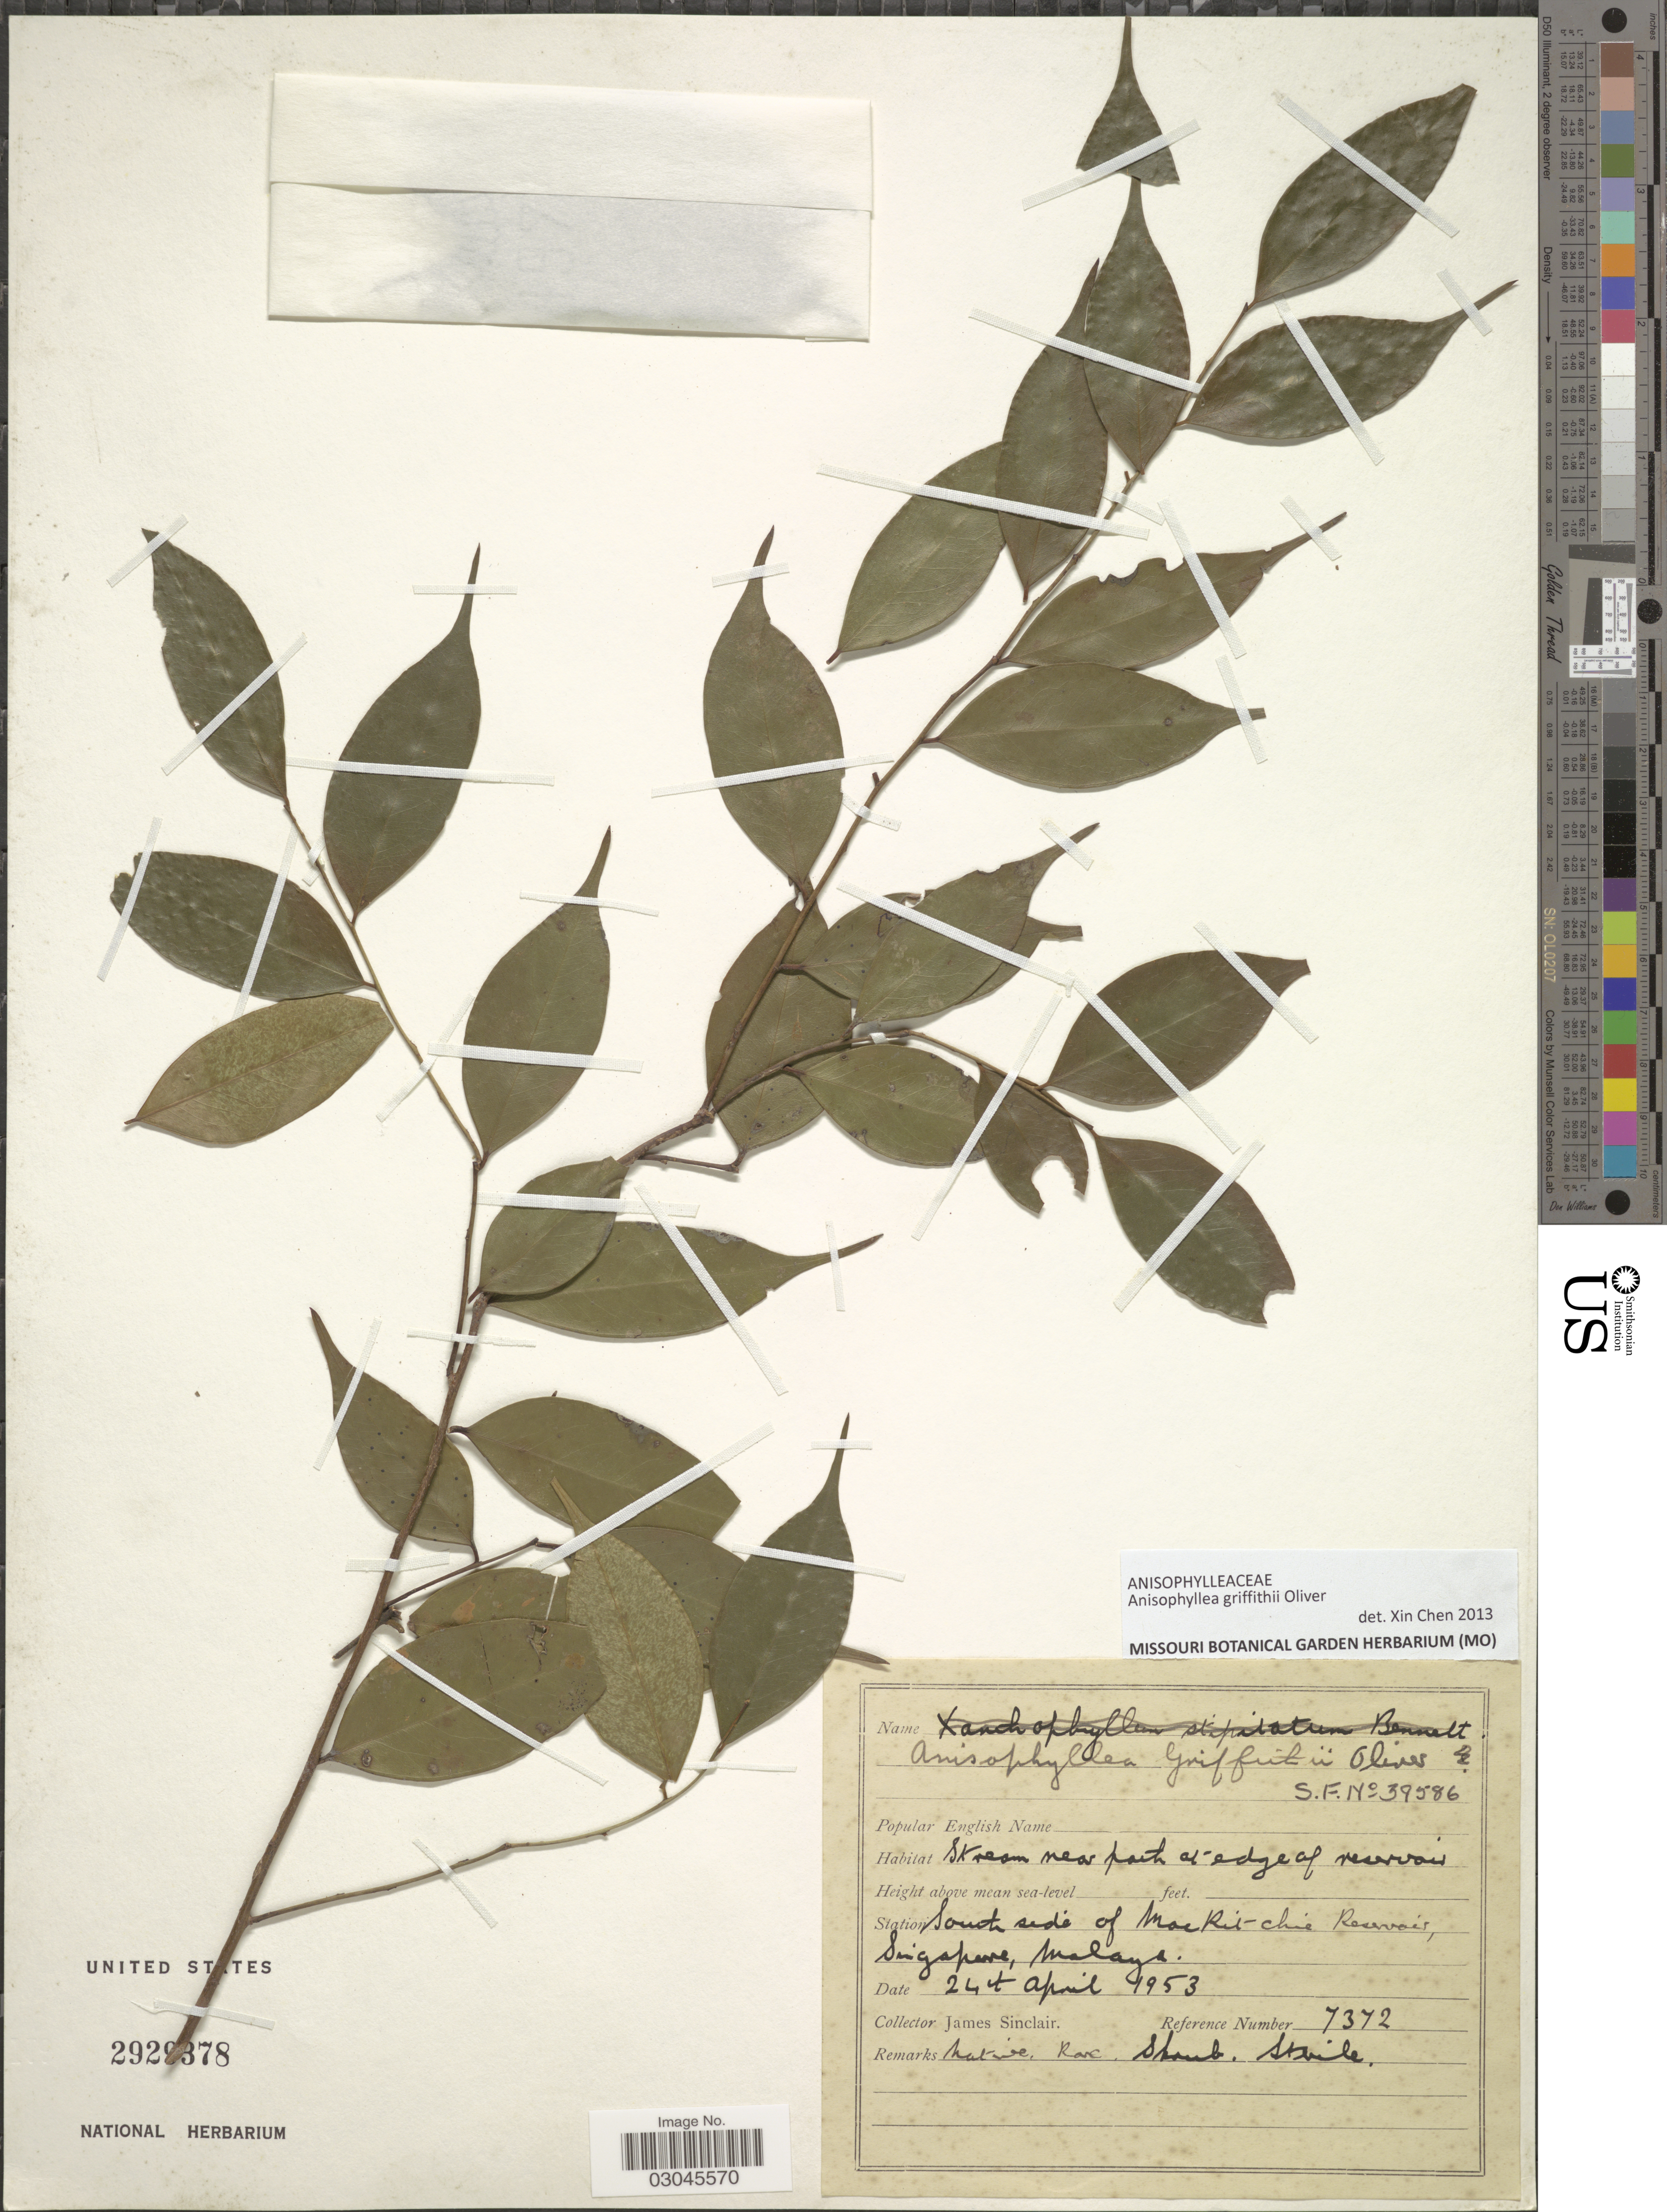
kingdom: Plantae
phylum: Tracheophyta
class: Magnoliopsida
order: Cucurbitales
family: Anisophylleaceae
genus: Anisophyllea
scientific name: Anisophyllea griffithii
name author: Oliv.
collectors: J. Sinclair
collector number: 7372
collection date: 1953-04-24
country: Singapore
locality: South side of MacRitchie Reservoir, Malaya.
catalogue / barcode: US 2929378